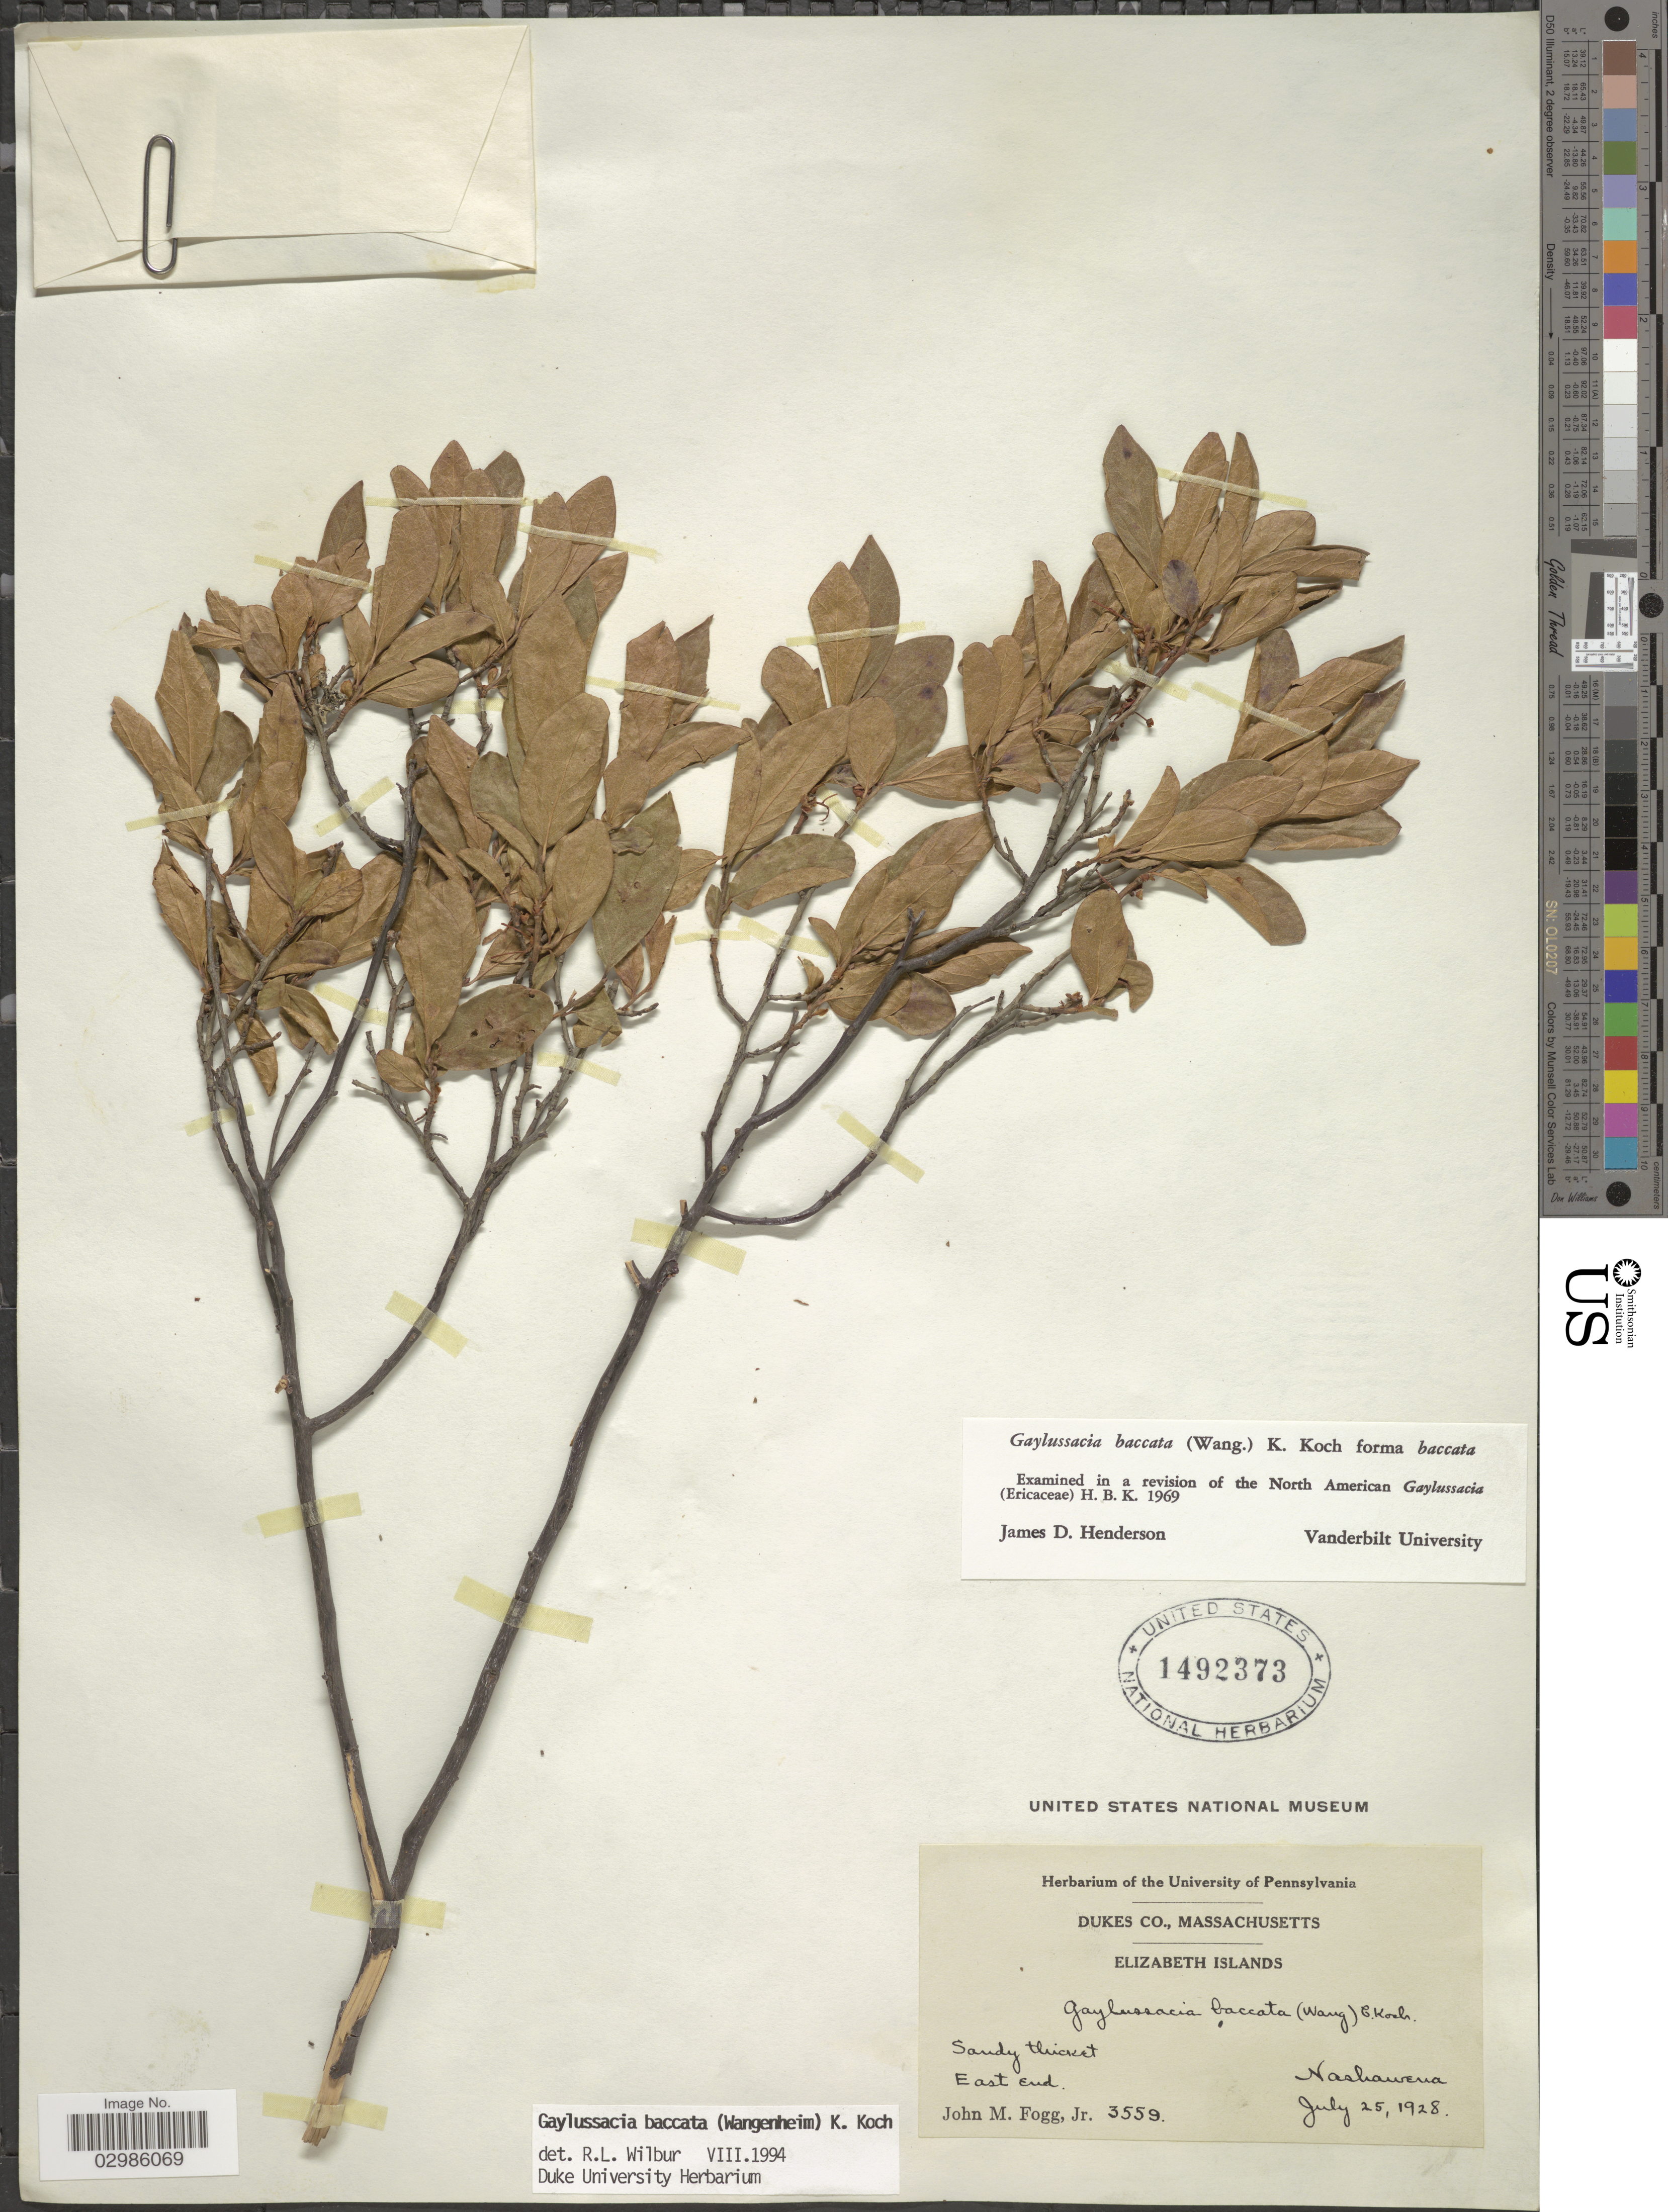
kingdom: Plantae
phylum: Tracheophyta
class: Magnoliopsida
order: Ericales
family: Ericaceae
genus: Gaylussacia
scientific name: Gaylussacia baccata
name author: (Wangenh.) K. Koch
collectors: J. Fogg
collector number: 3559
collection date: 1928-07-25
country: United States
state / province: Massachusetts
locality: Dukes Co., Elizabeth Islands. Sandy thicket. East End. Nashawena.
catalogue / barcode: US 1492373